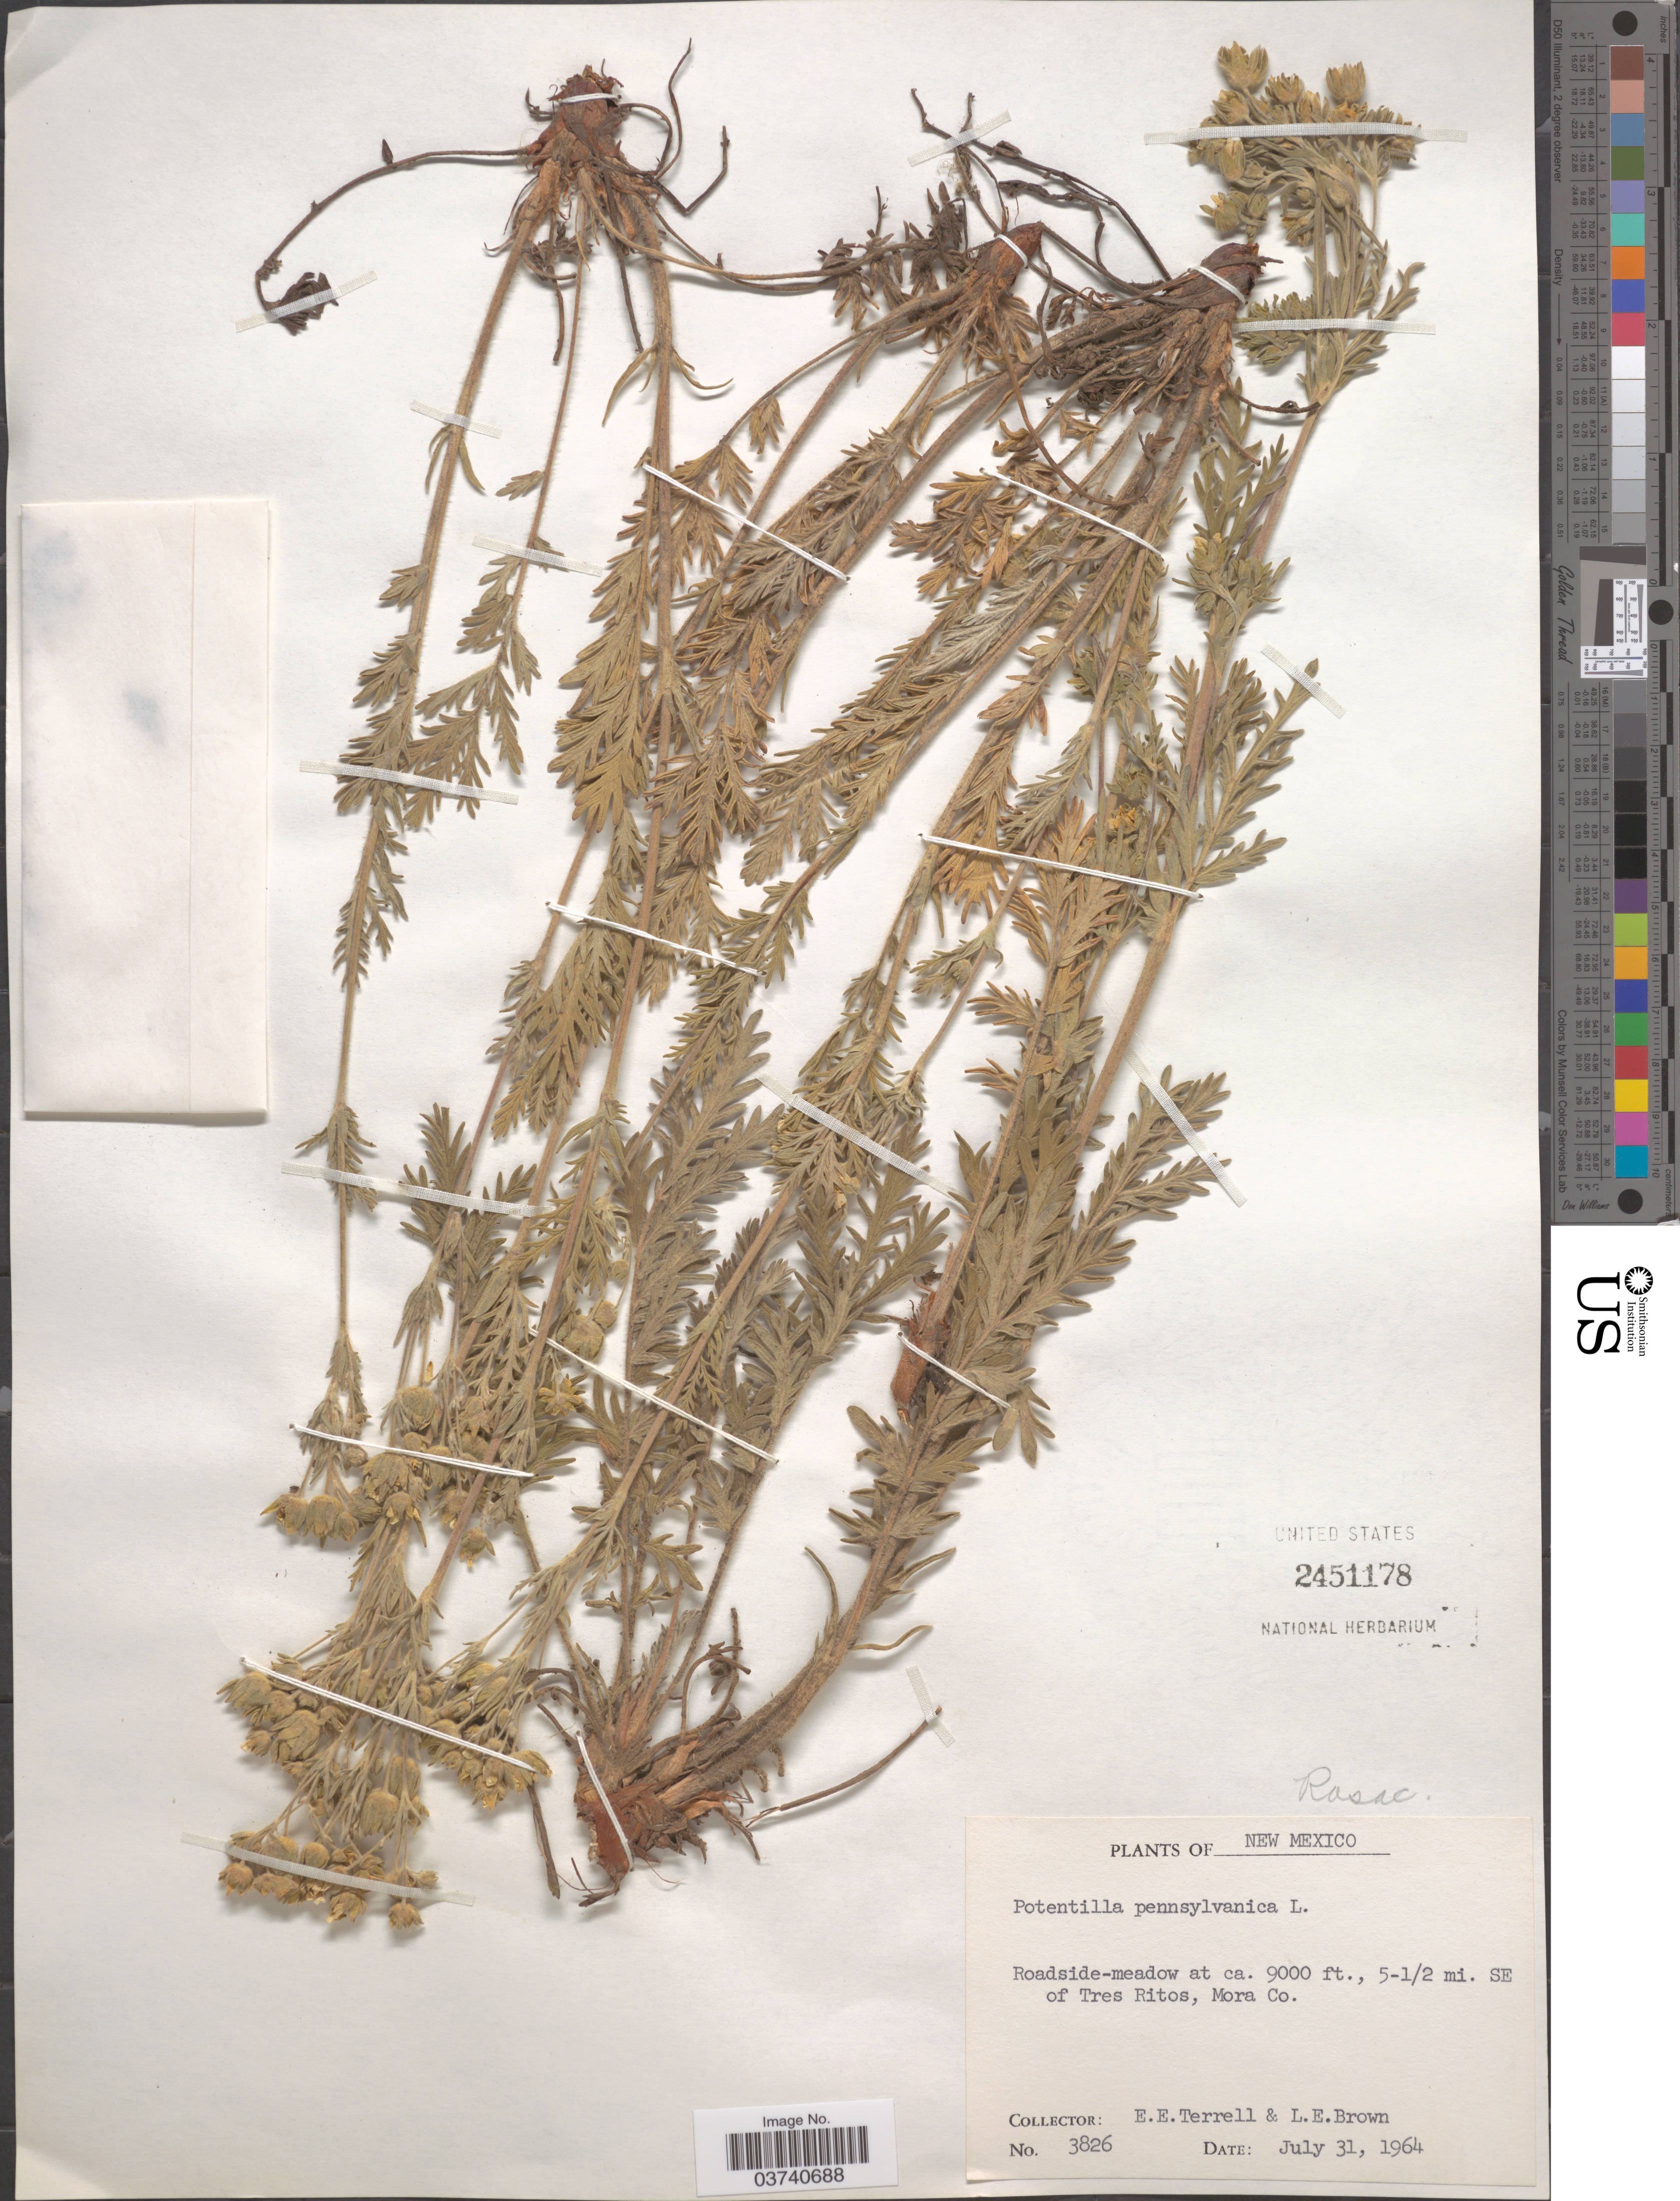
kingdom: Plantae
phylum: Tracheophyta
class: Magnoliopsida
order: Rosales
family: Rosaceae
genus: Potentilla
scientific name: Potentilla pensylvanica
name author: L.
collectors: E. E. Terrell & L. E. Brown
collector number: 3826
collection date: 1964-07-31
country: United States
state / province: New Mexico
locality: Roadside-meadow, 5-1/2 mi. SE of Tres Ritos, Mora Co.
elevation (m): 2743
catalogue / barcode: US 2451178